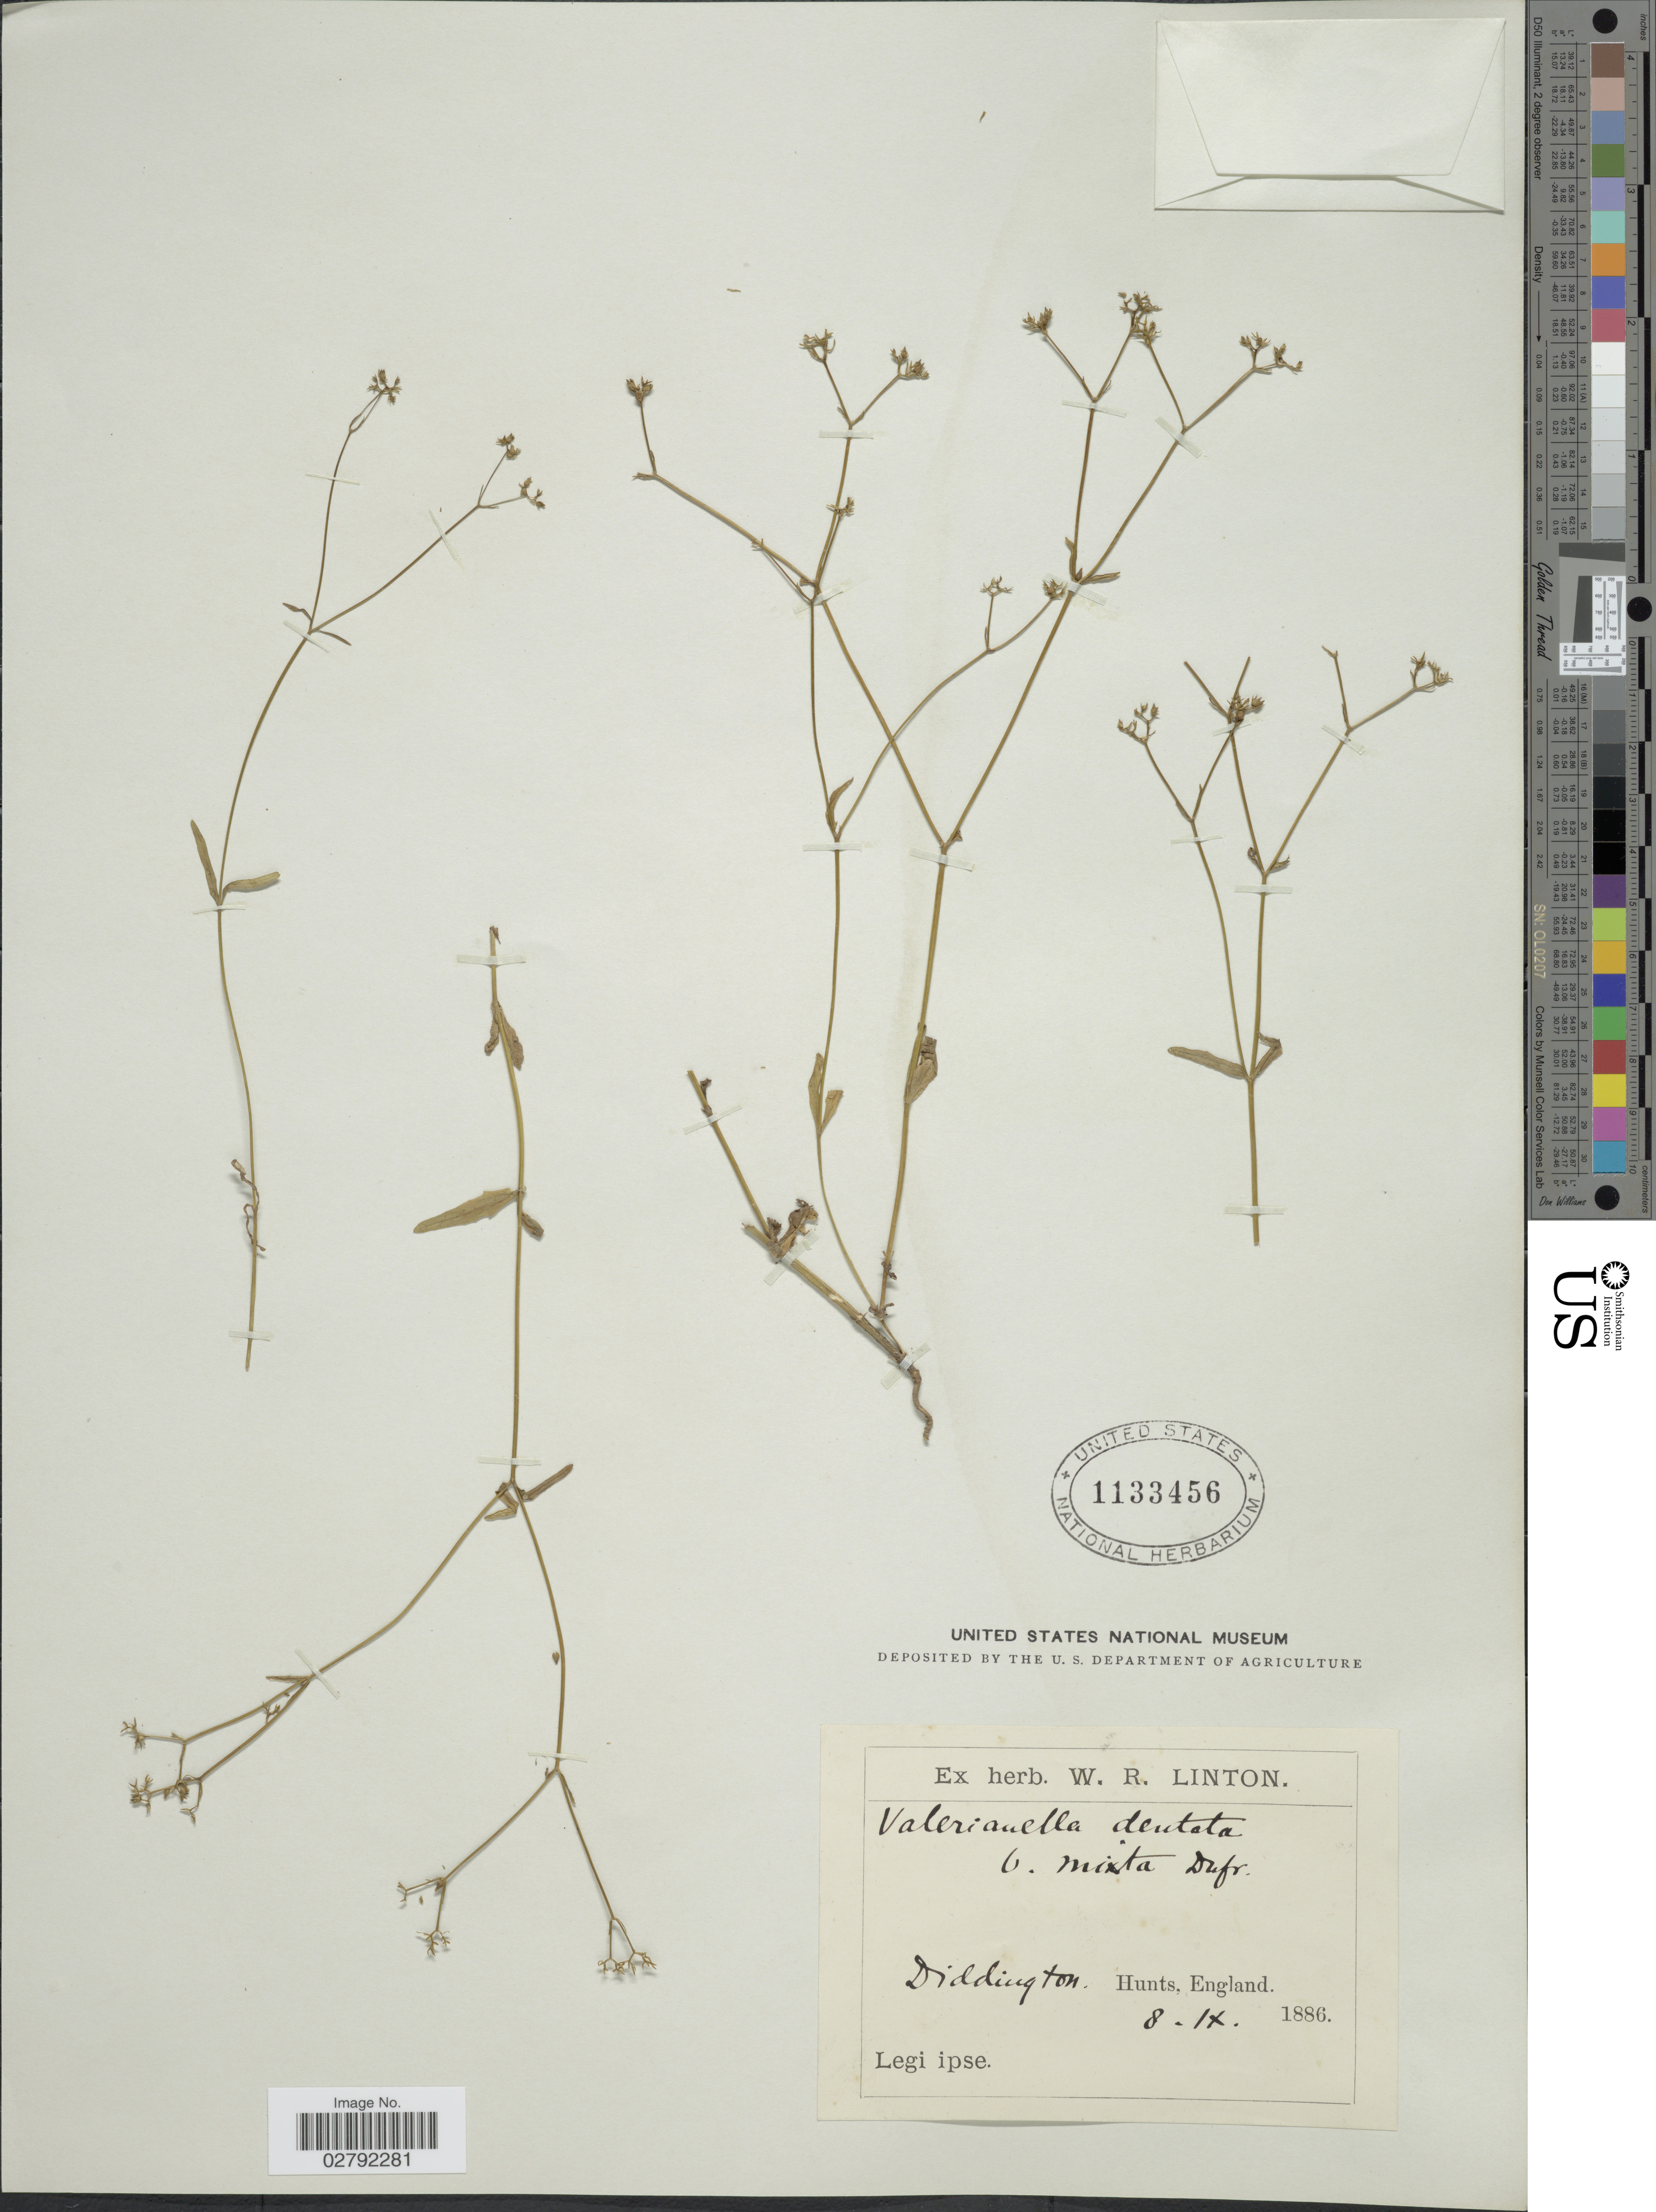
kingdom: Plantae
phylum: Tracheophyta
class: Magnoliopsida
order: Dipsacales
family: Caprifoliaceae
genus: Valerianella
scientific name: Valerianella dentata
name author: (L.) Pollich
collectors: W. Linton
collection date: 1886-09-08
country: United Kingdom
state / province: England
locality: Diddington. Hunts.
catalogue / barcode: US 1133456